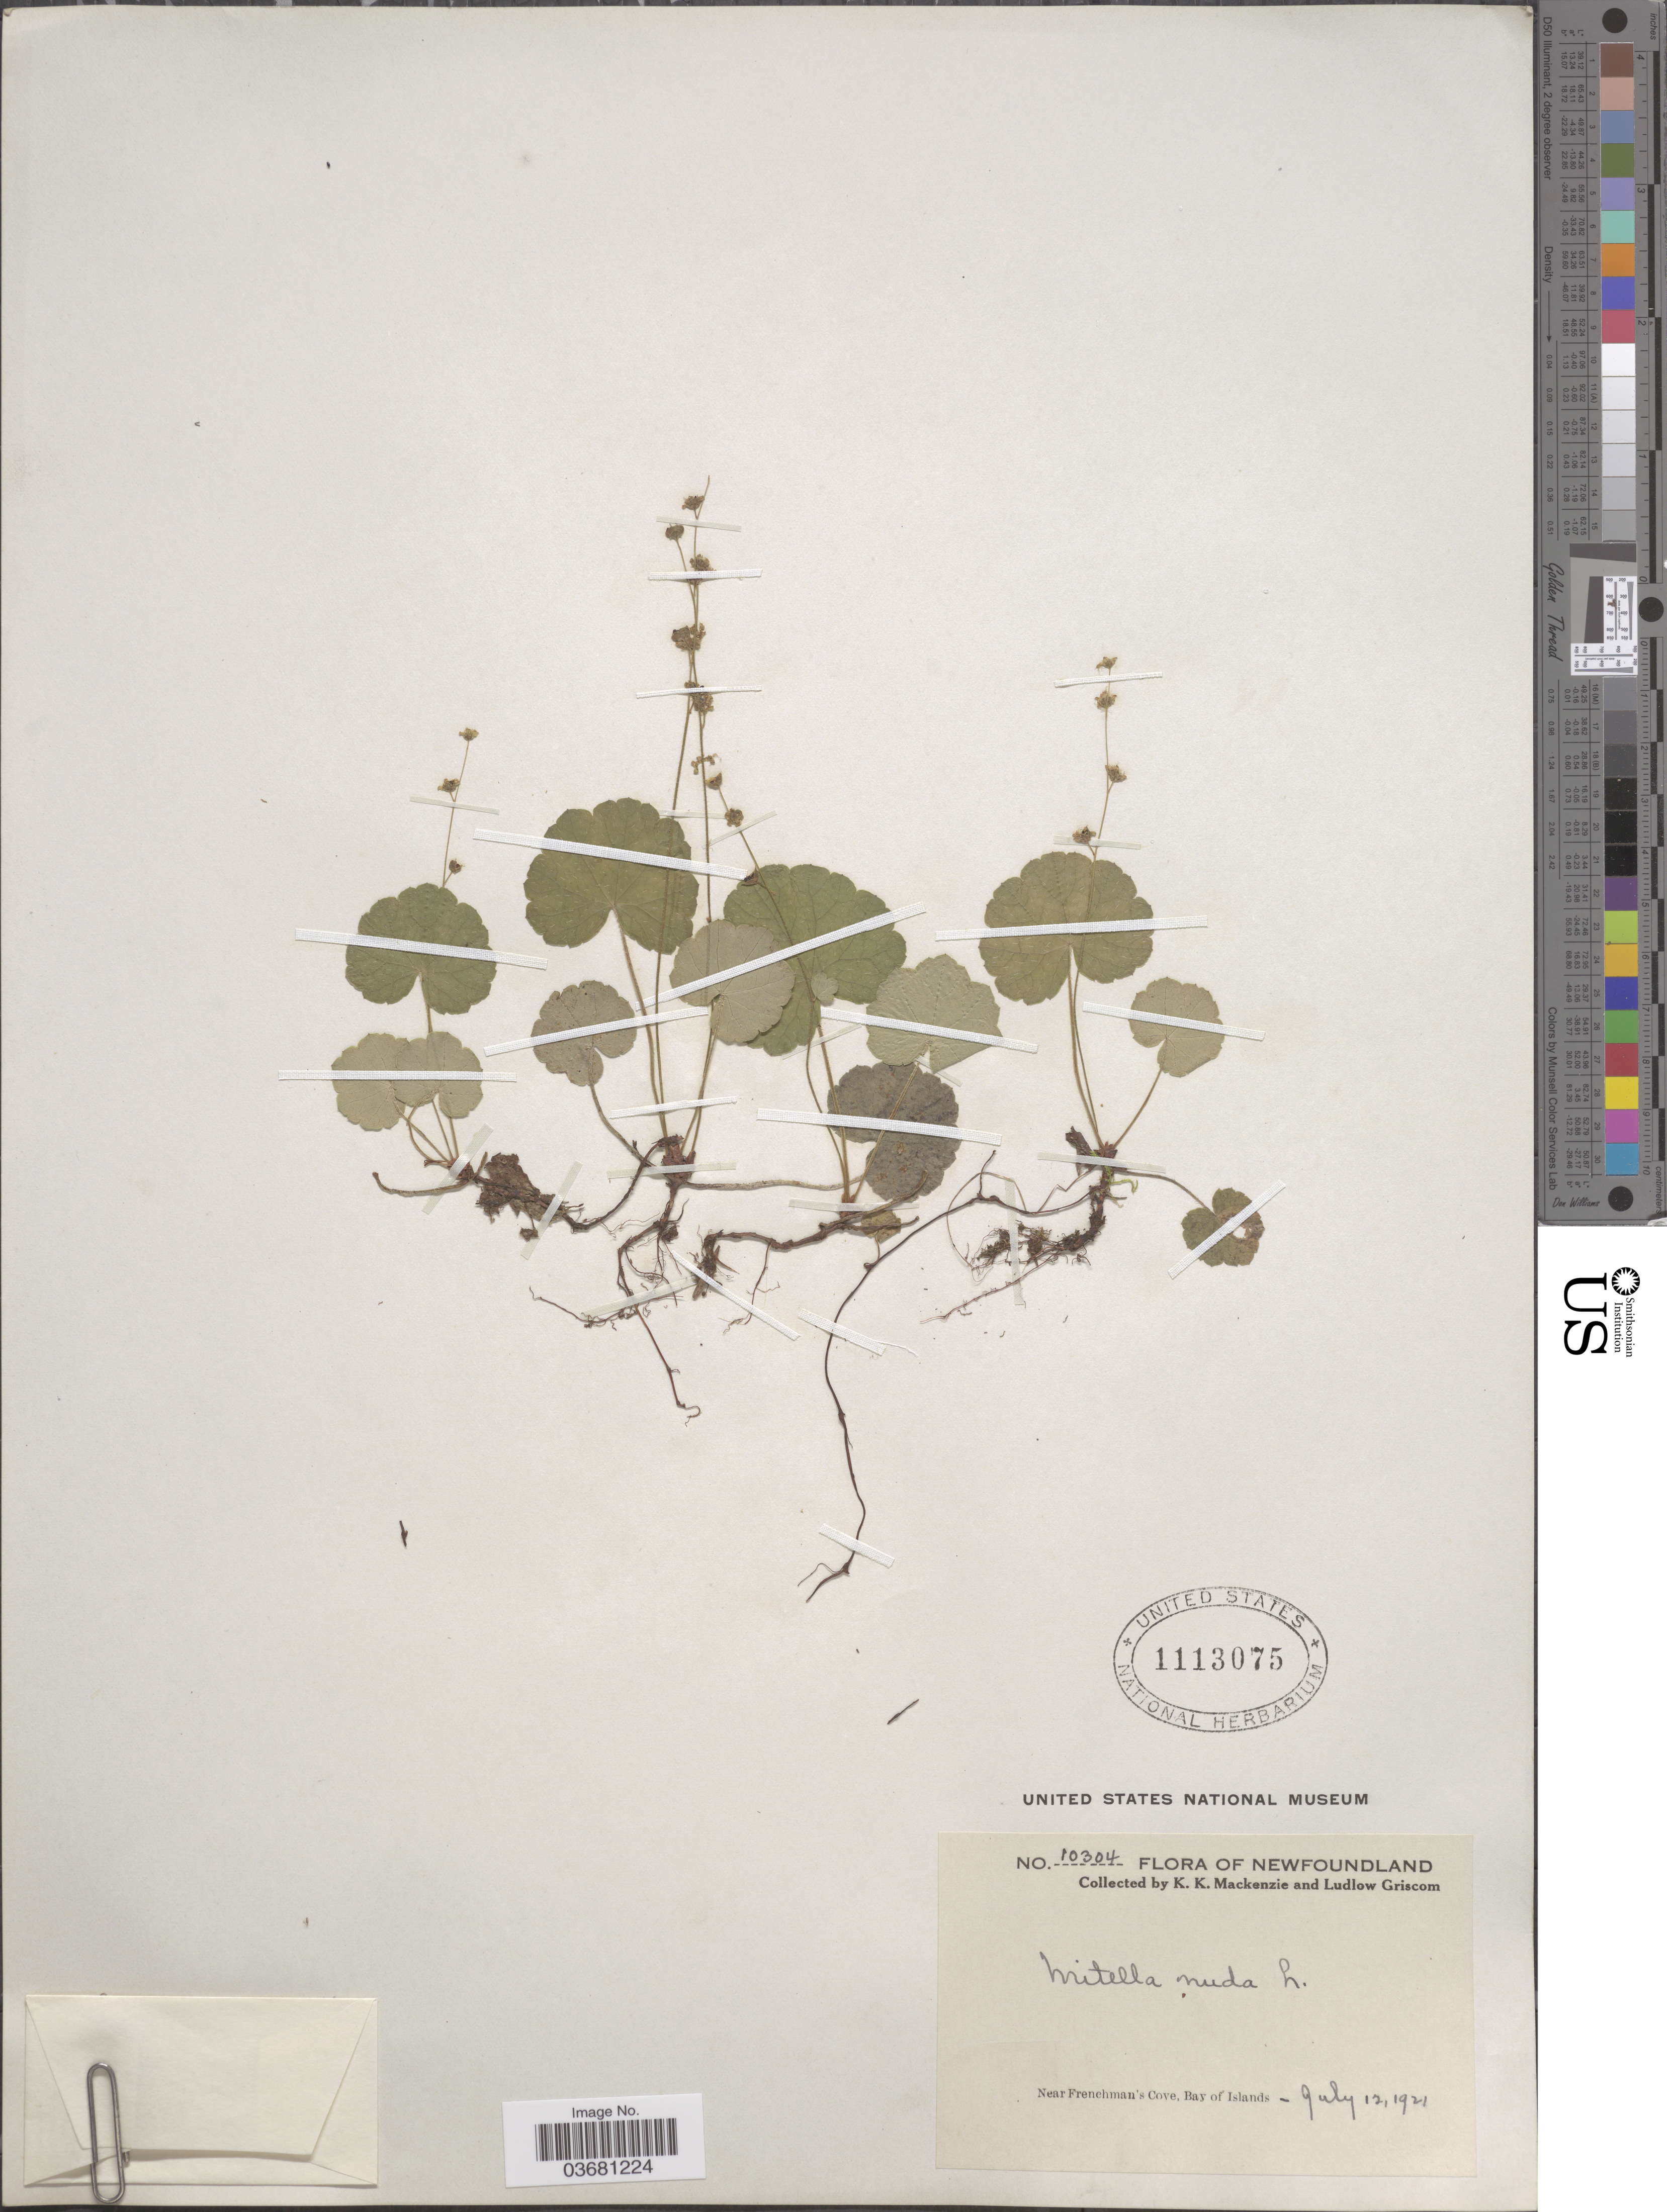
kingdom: Plantae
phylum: Tracheophyta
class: Magnoliopsida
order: Saxifragales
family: Saxifragaceae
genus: Mitella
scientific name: Mitella nuda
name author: L.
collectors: K. K. Mackenzie & L. Griscom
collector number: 10304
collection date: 1921-07-12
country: Canada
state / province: Newfoundland and Labrador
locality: Near Frenchman's Cove, Bay of Islands.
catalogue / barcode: US 1113075